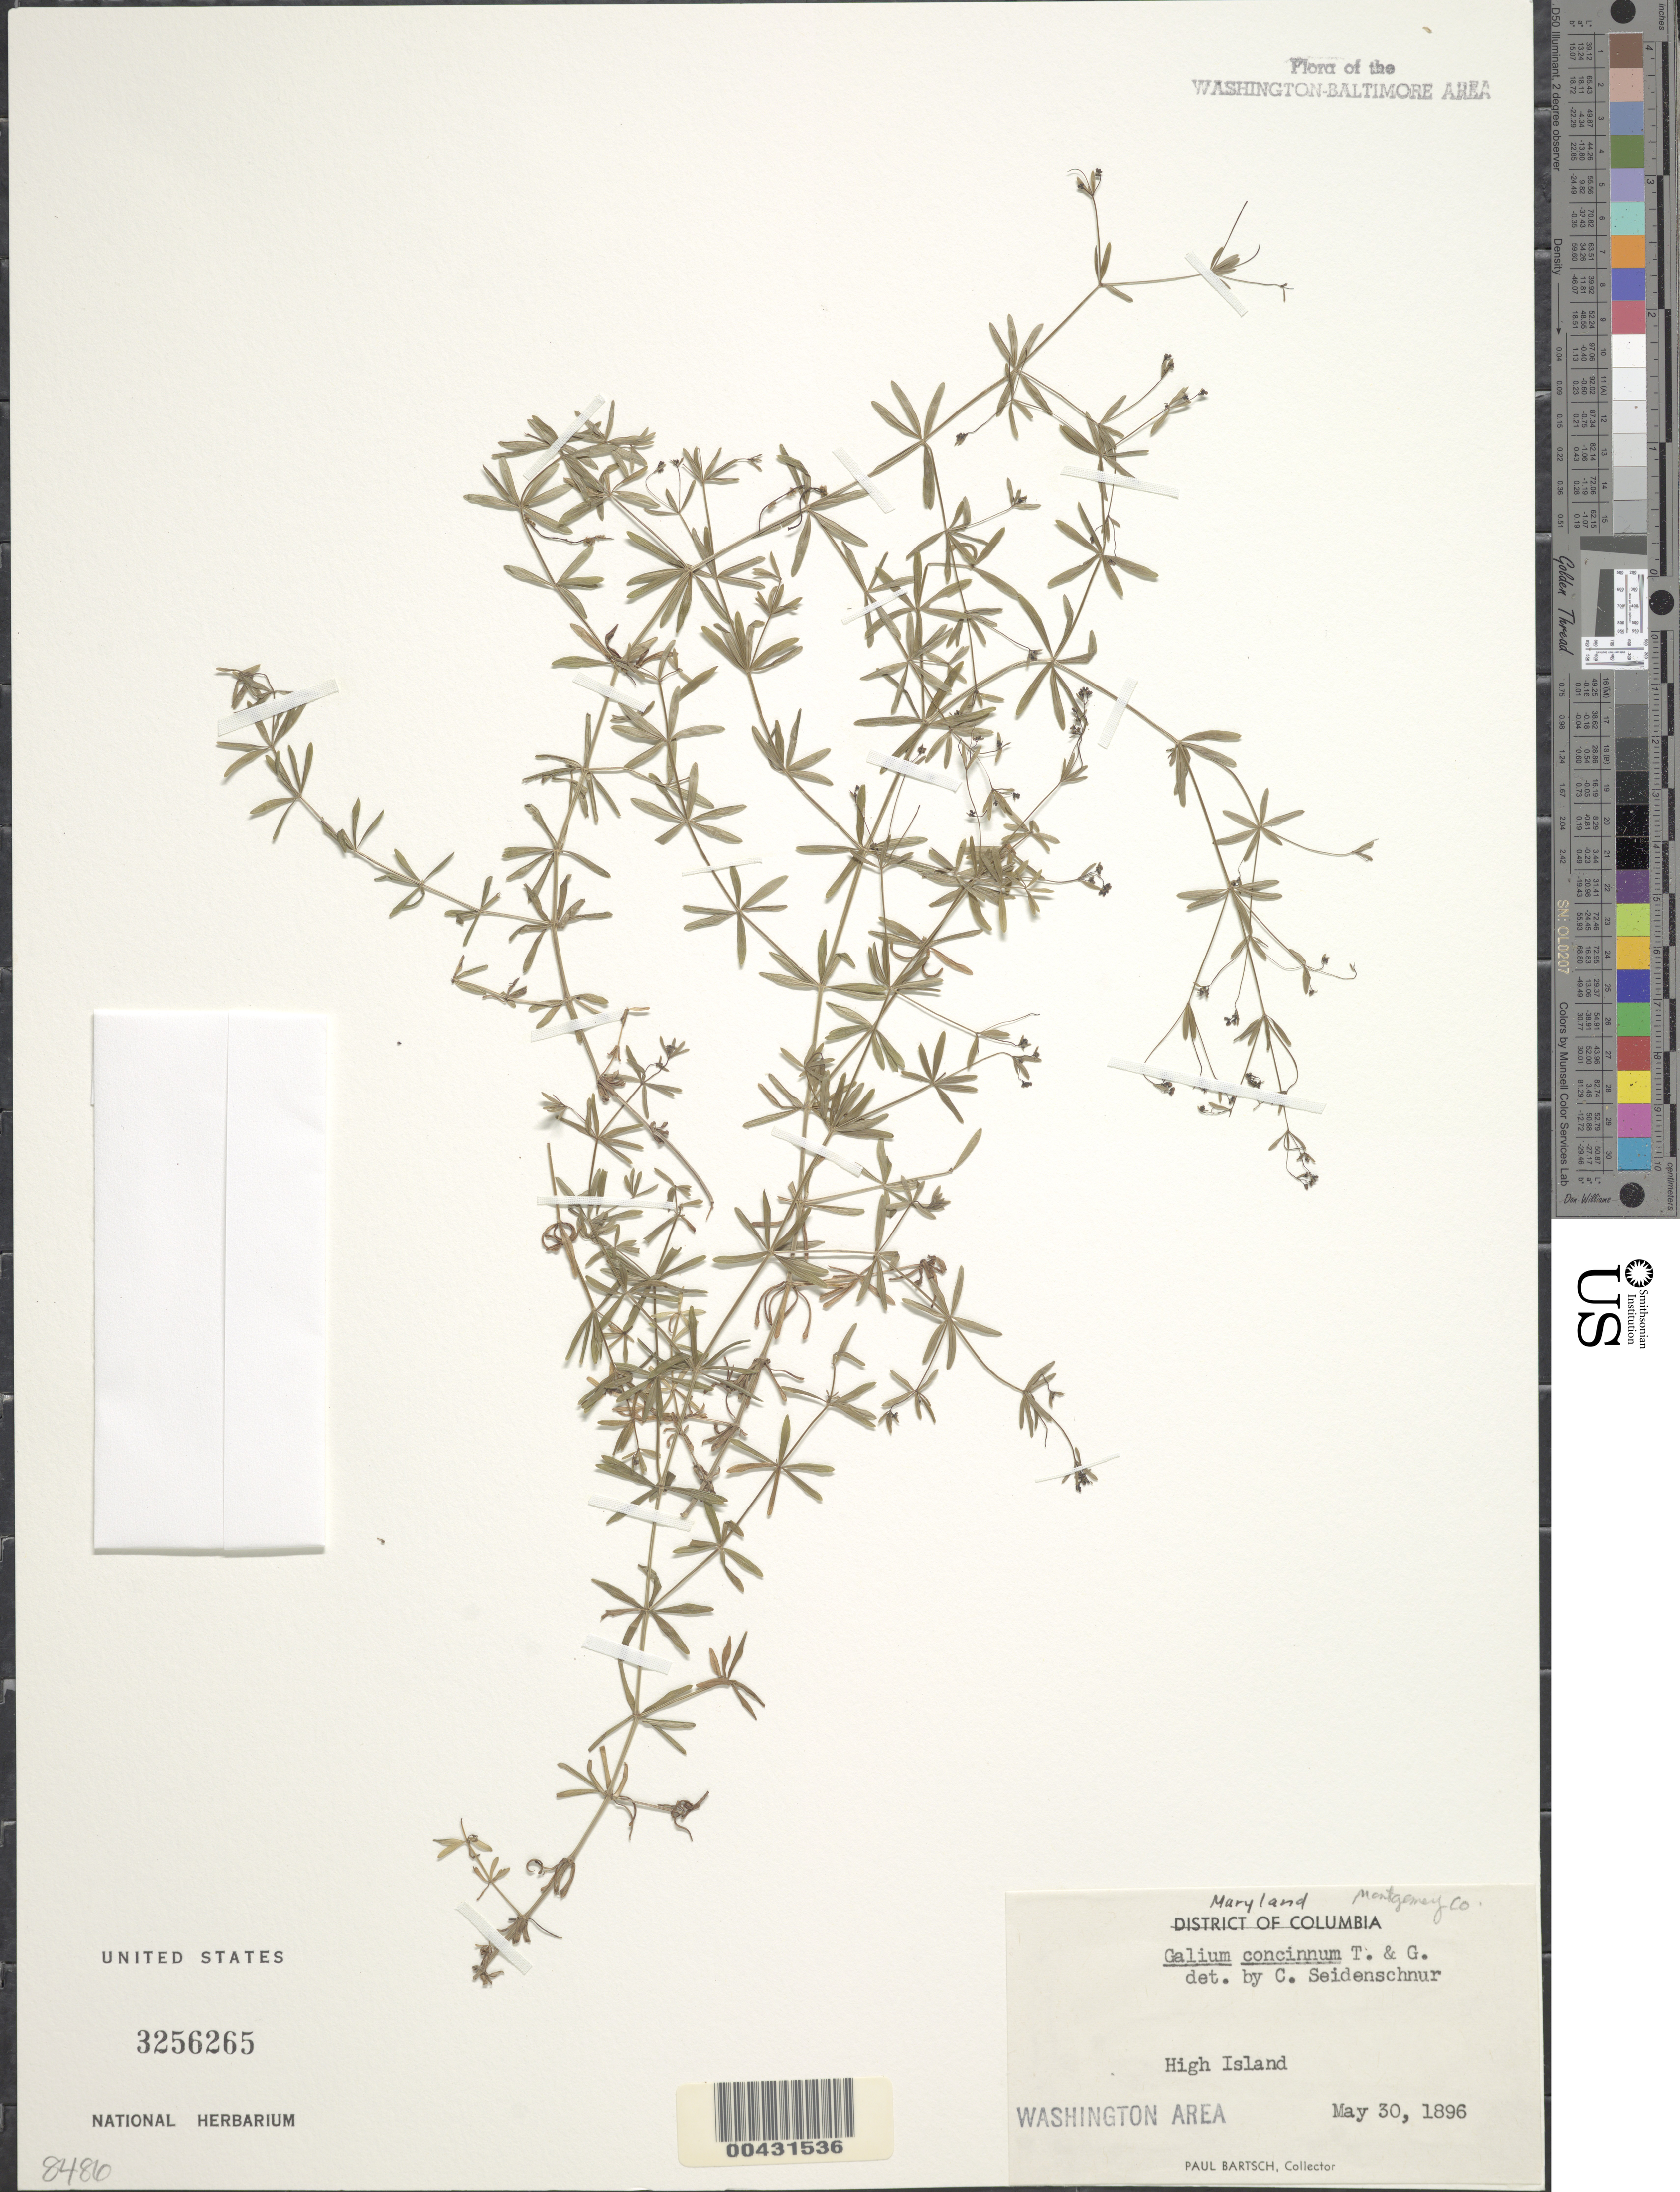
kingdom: Plantae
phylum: Tracheophyta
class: Magnoliopsida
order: Gentianales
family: Rubiaceae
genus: Galium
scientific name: Galium concinnum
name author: Torr. & A. Gray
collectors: P. Bartsch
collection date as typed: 30 May 1896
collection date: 1896-05-30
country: United States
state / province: Maryland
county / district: Montgomery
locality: High Island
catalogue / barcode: US 3256265